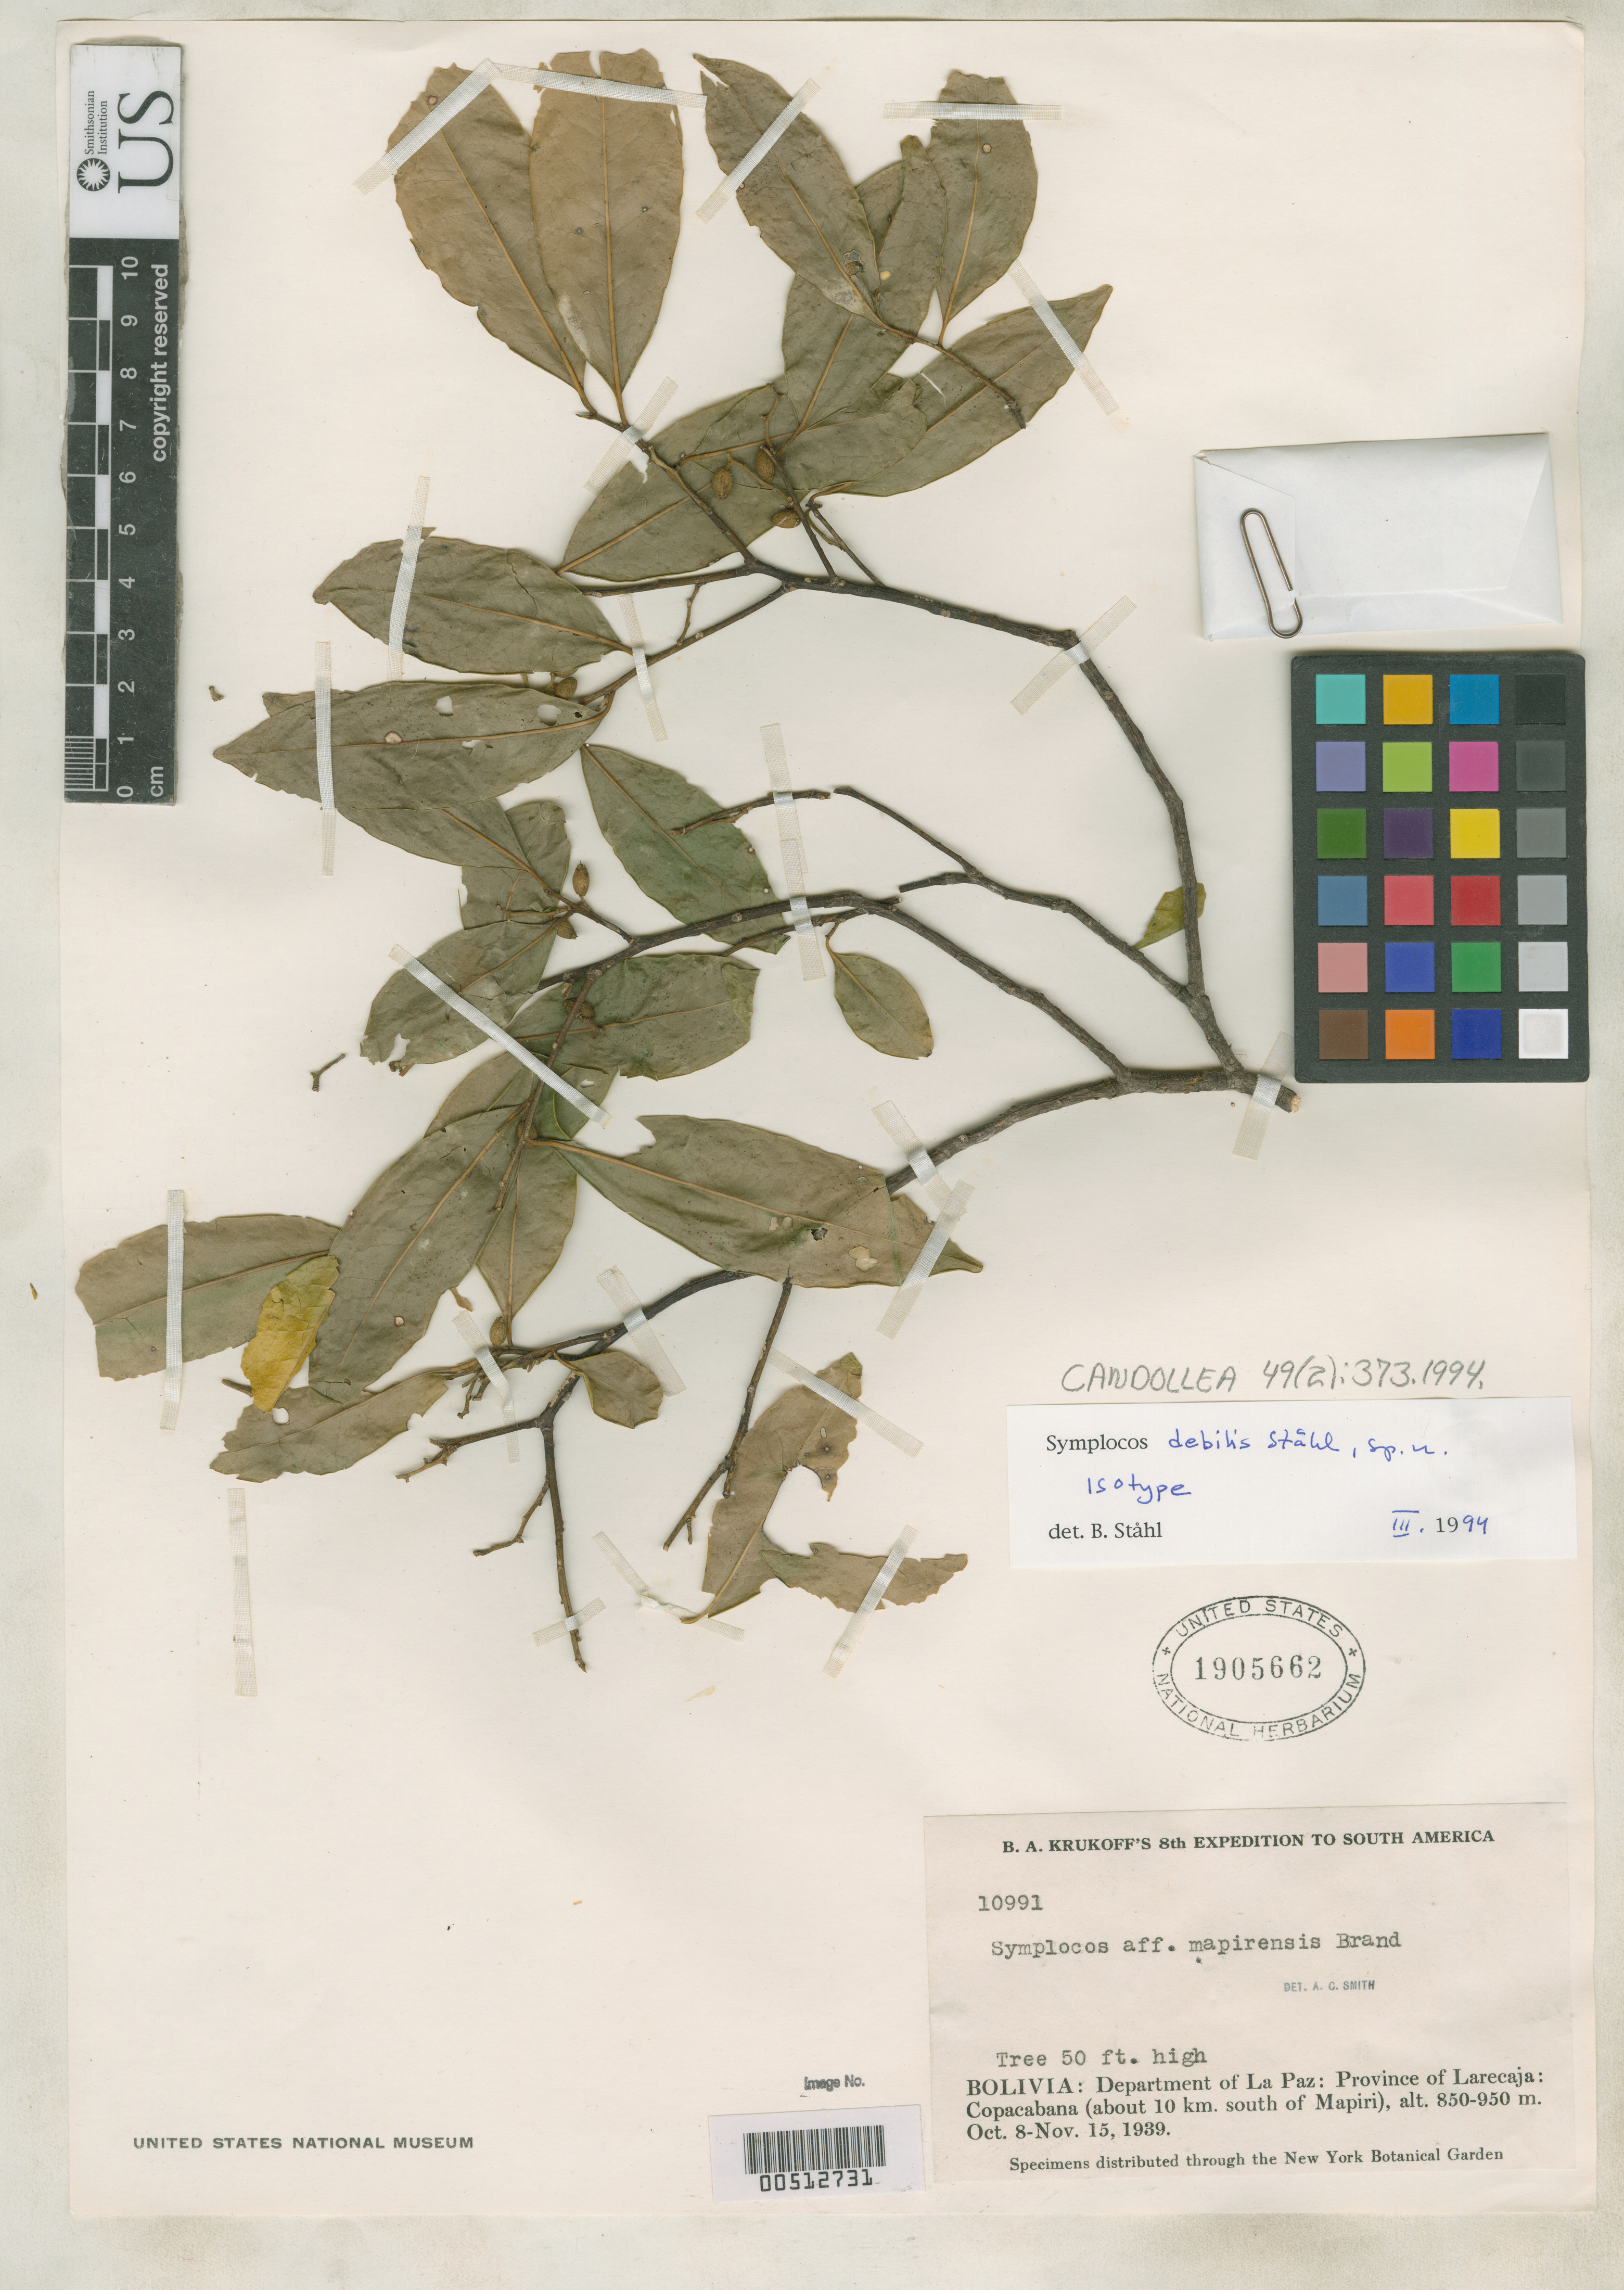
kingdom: Plantae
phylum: Tracheophyta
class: Magnoliopsida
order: Ericales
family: Symplocaceae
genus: Symplocos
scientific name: Symplocos debilis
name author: B. Ståhl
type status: Isotype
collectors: B. A. Krukoff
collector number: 10991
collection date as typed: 08 Oct 1939 to 15 Nov 1939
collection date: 1939-10-08/1939-11-15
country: Bolivia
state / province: La Paz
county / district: Larecaja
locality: Department of La Paz: Province of Larecaja: Copacabana (about 10 km south of Mapiri)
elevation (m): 850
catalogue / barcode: US 1905662